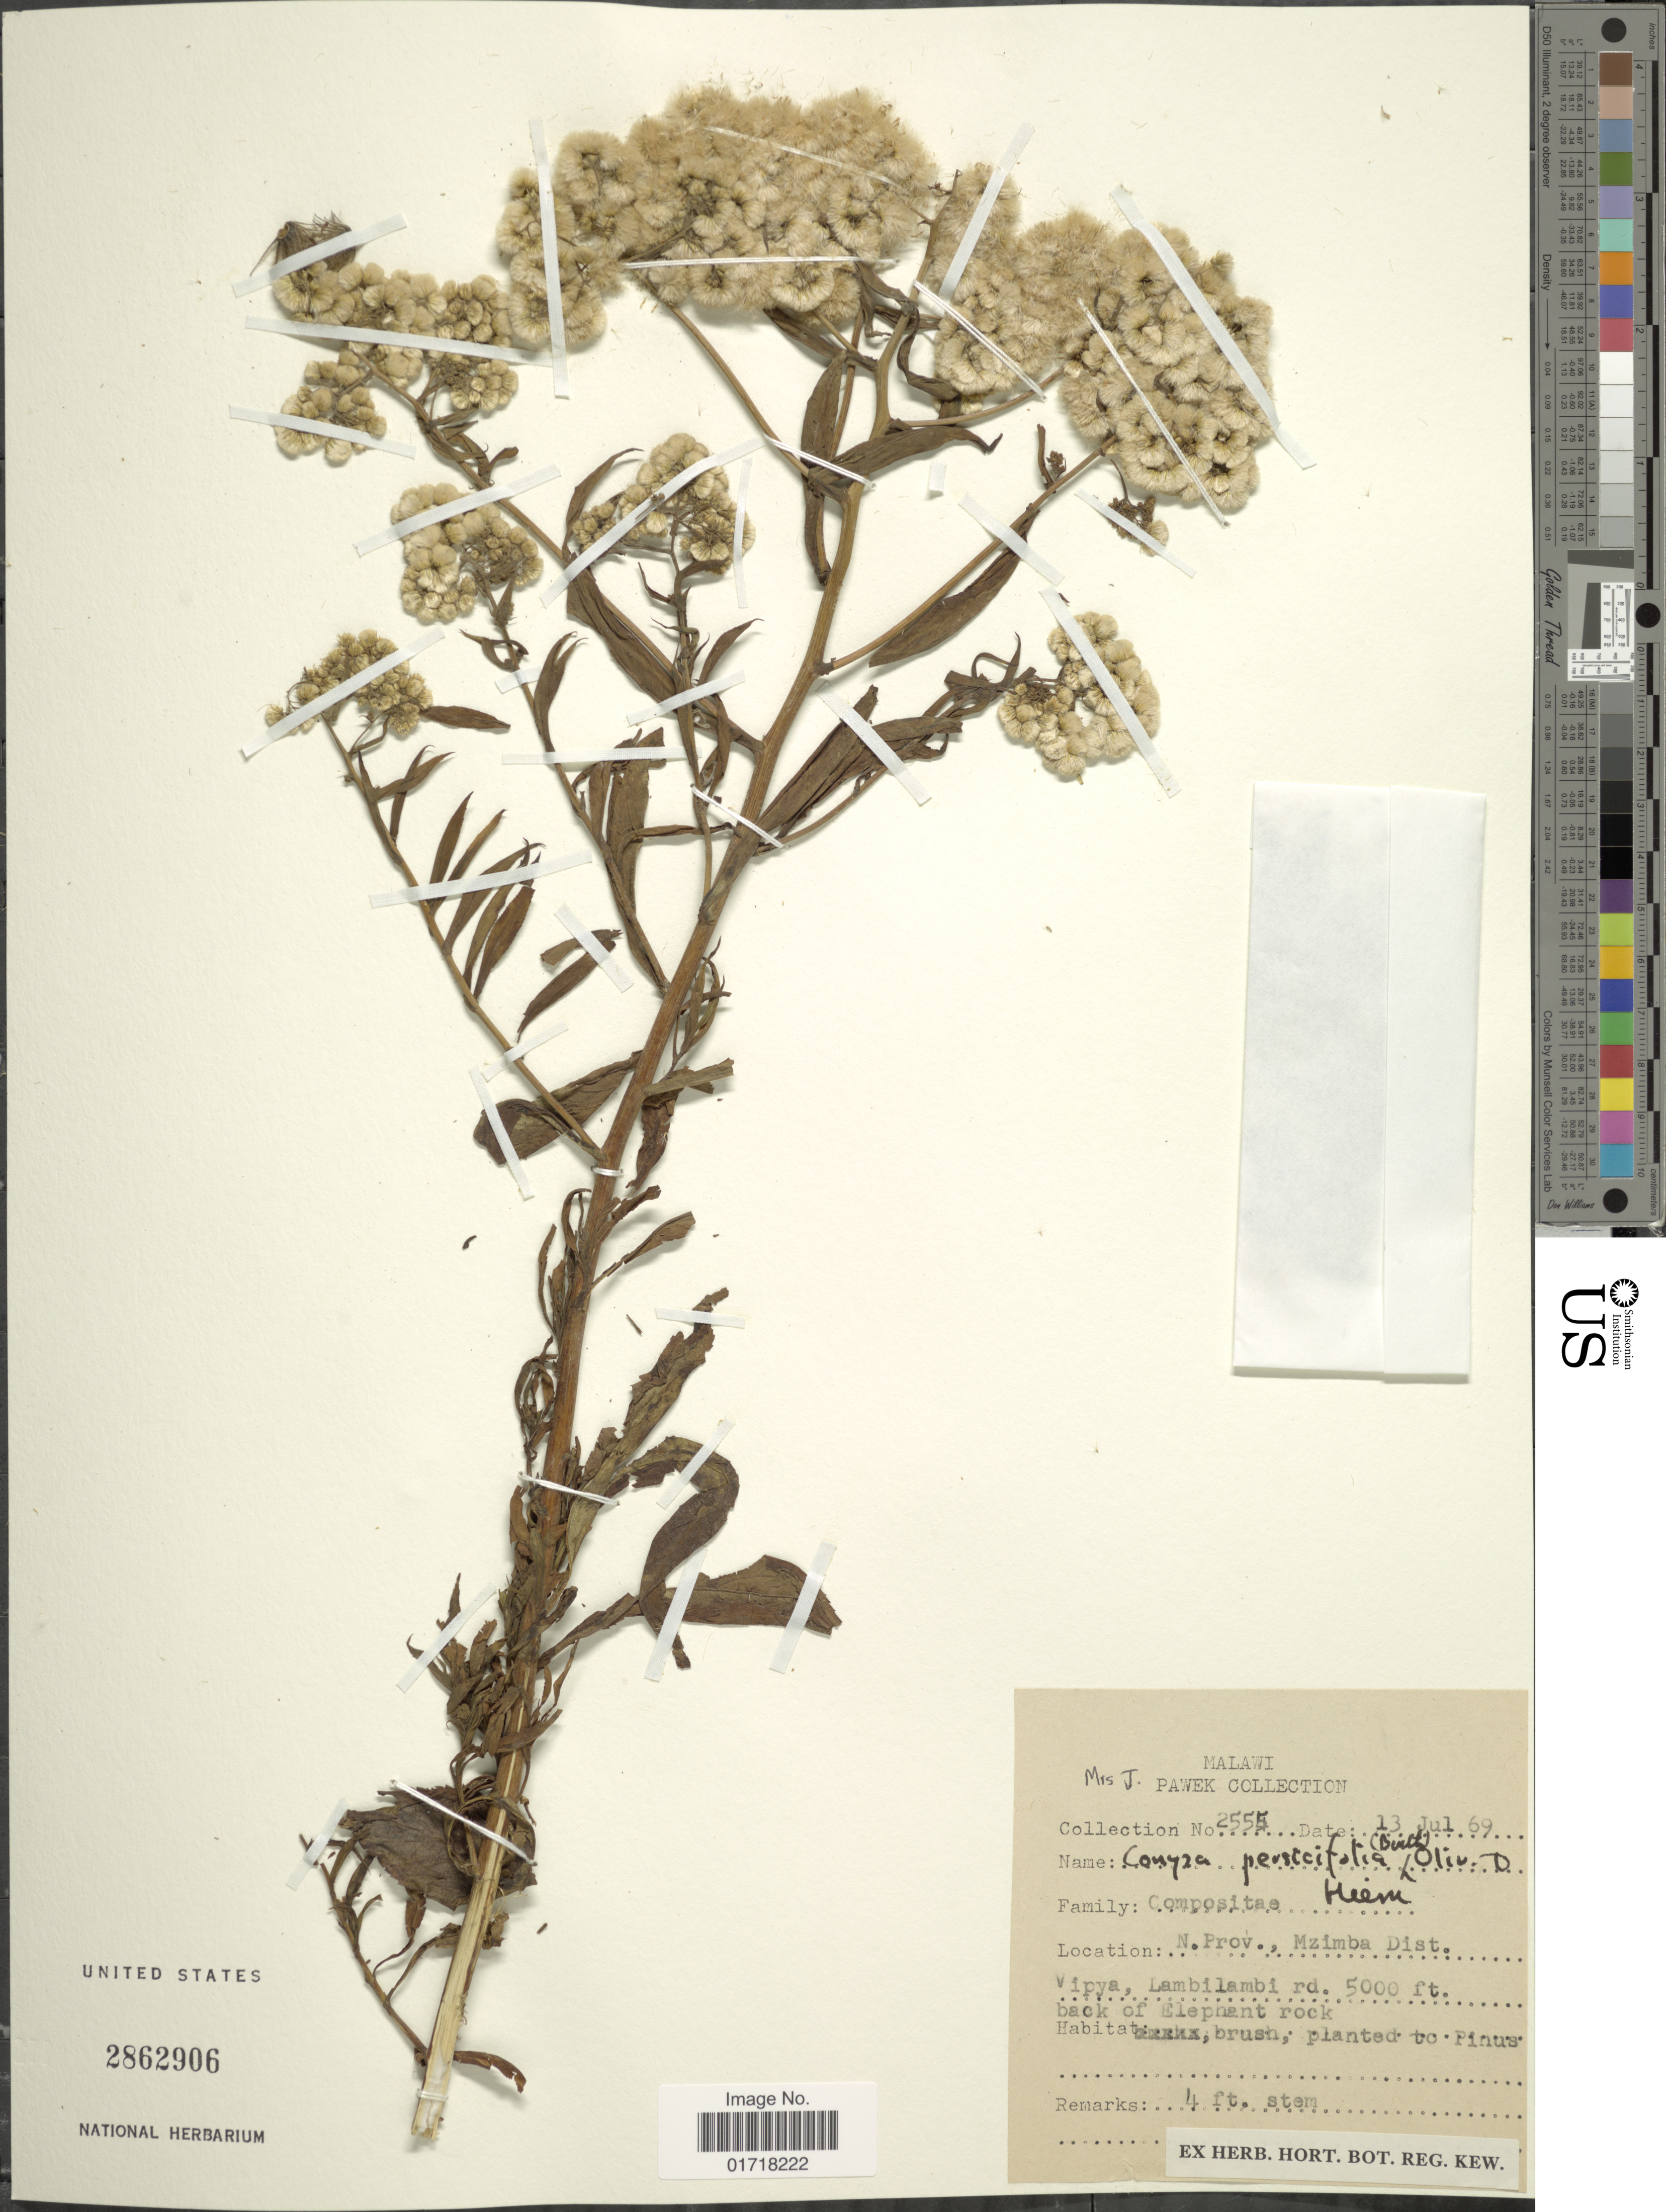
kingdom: Plantae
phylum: Tracheophyta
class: Magnoliopsida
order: Asterales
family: Asteraceae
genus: Conyza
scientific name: Conyza persicifolia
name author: (Benth.) Oliv. & Hiern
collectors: J. Pawek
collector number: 2555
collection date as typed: Transcribed d/m/y: 13/7/69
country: Malawi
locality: Malawi, Pawek Collection, N. Prov., Mzimba Dist., Vipya, Lambilambi rd.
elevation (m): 1524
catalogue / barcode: US 2862906